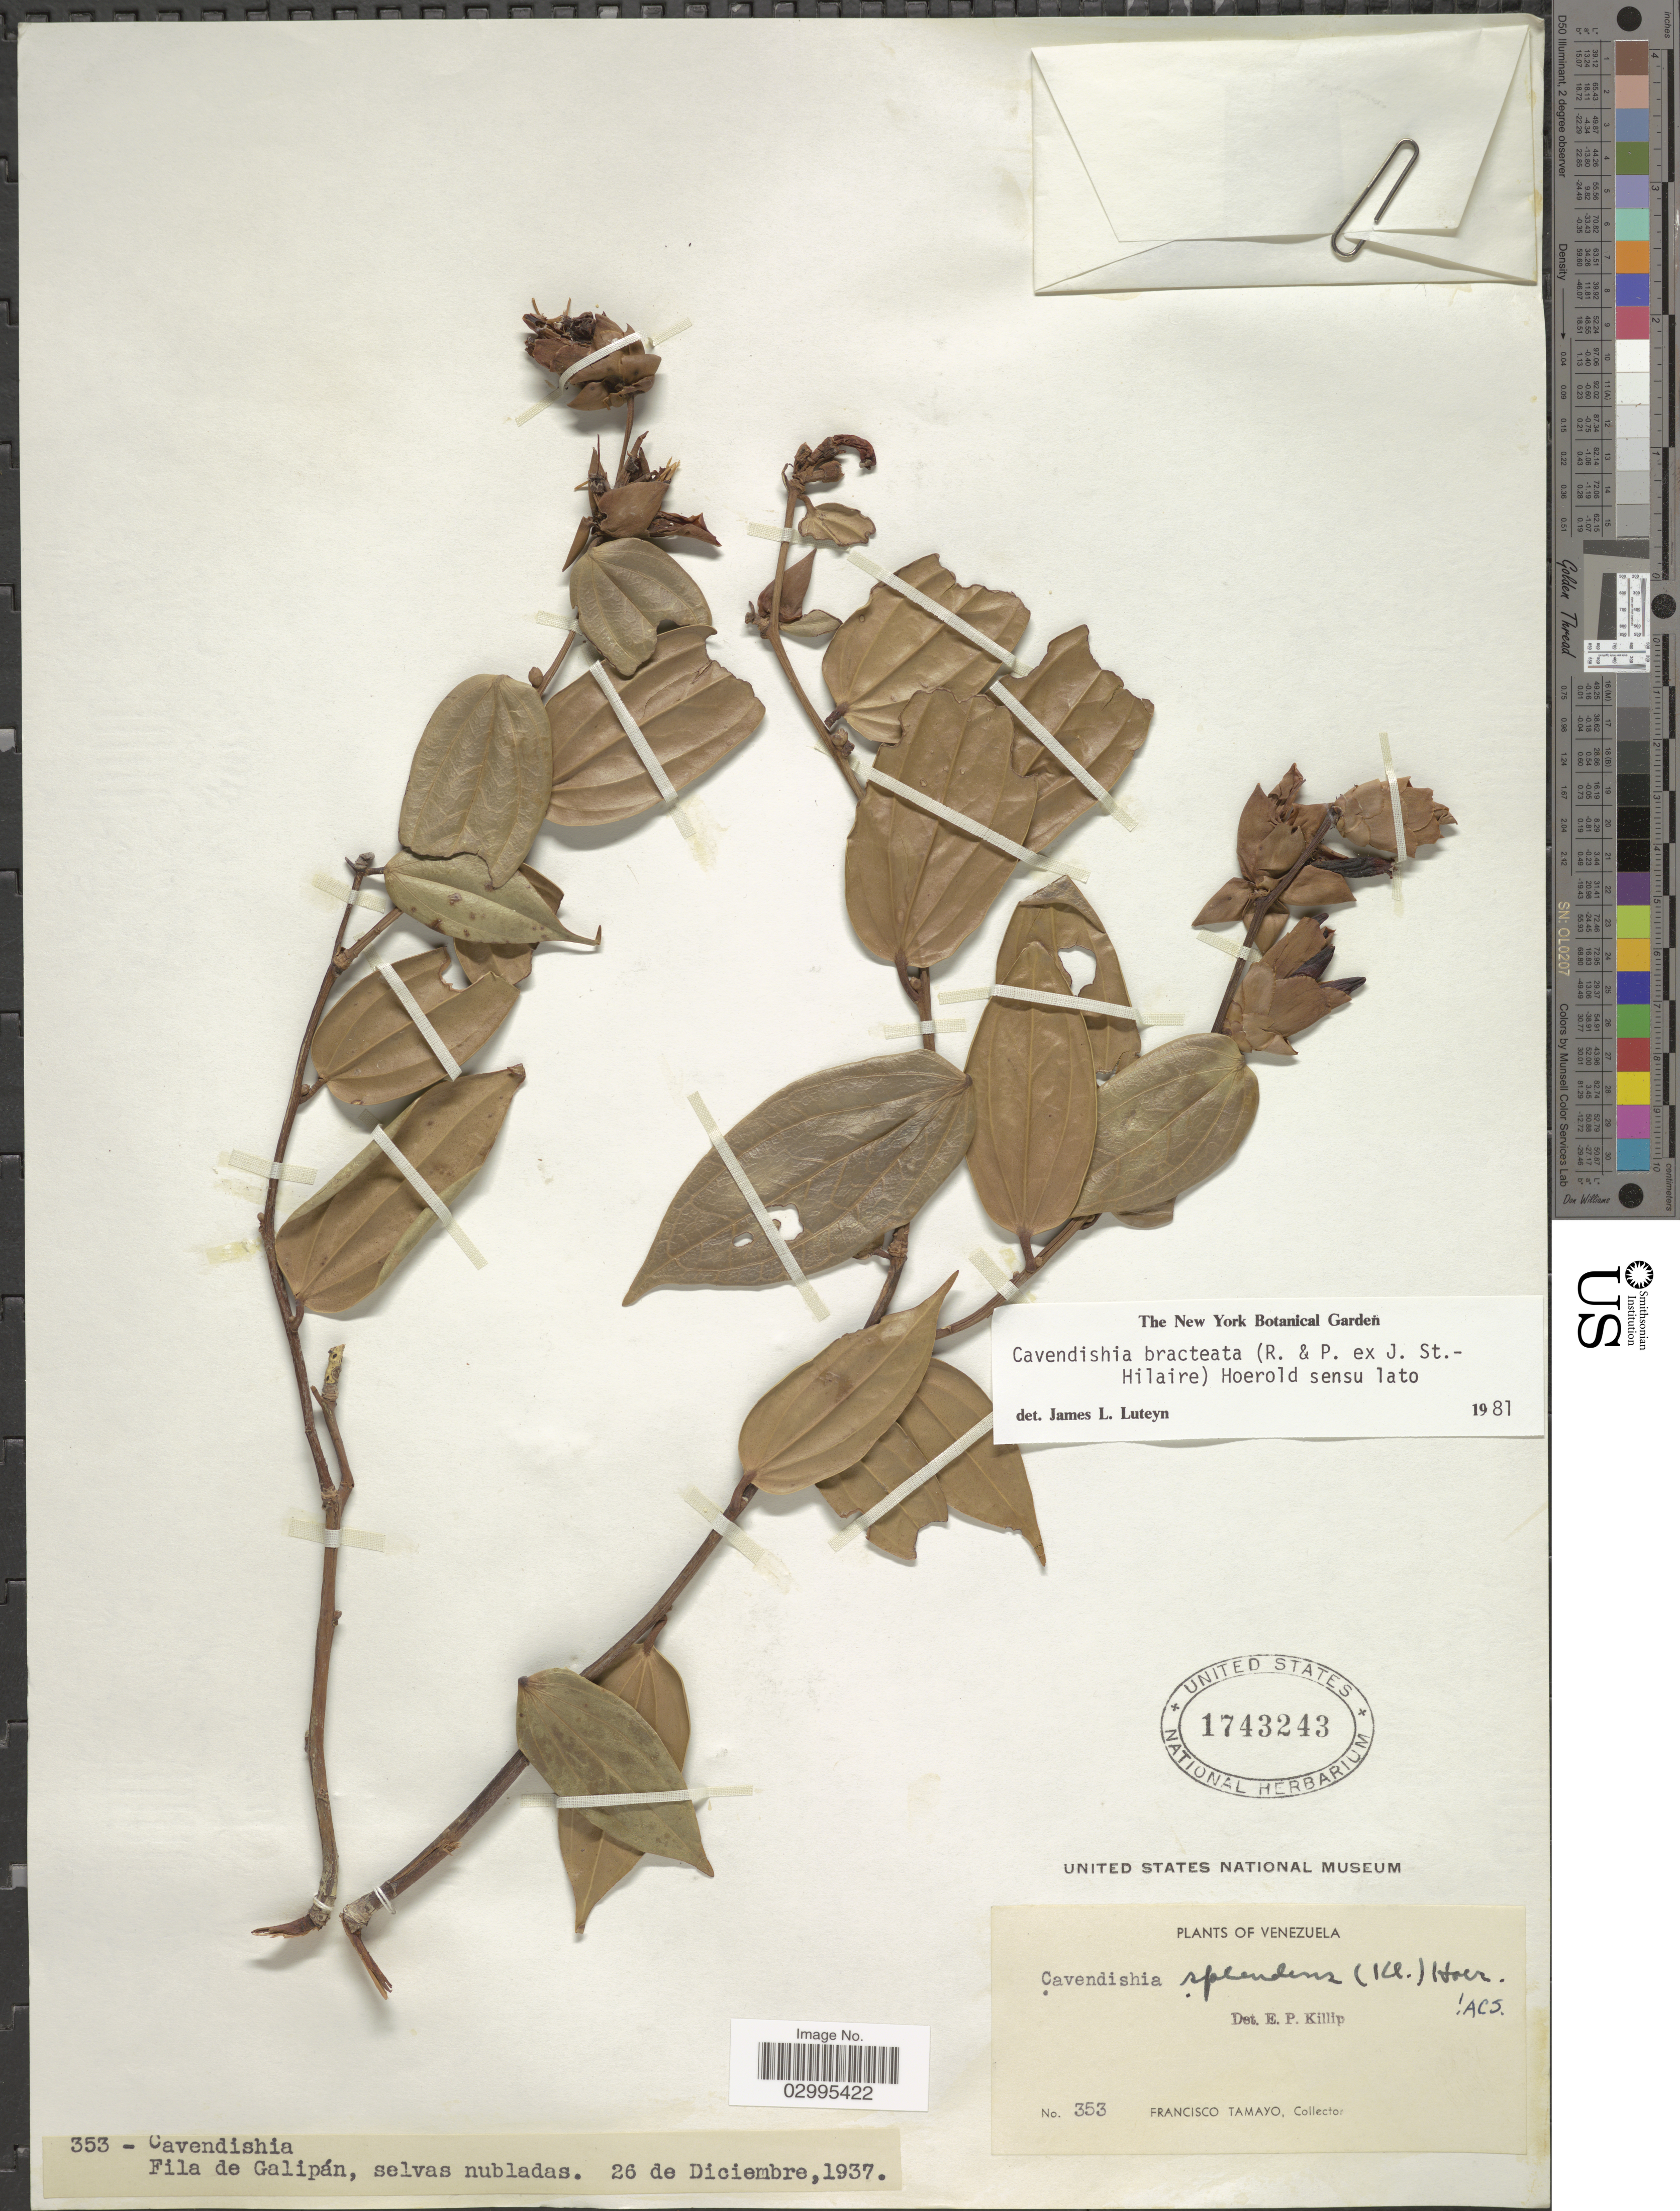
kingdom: Plantae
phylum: Tracheophyta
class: Magnoliopsida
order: Ericales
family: Ericaceae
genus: Cavendishia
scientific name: Cavendishia bracteata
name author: (Ruiz & Pav. ex J. St.-Hil.) Hoerold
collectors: F. Tamayo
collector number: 353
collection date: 1937-12-26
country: Venezuela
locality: Fila de Galipán, selvas nubladas.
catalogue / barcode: US 1743243